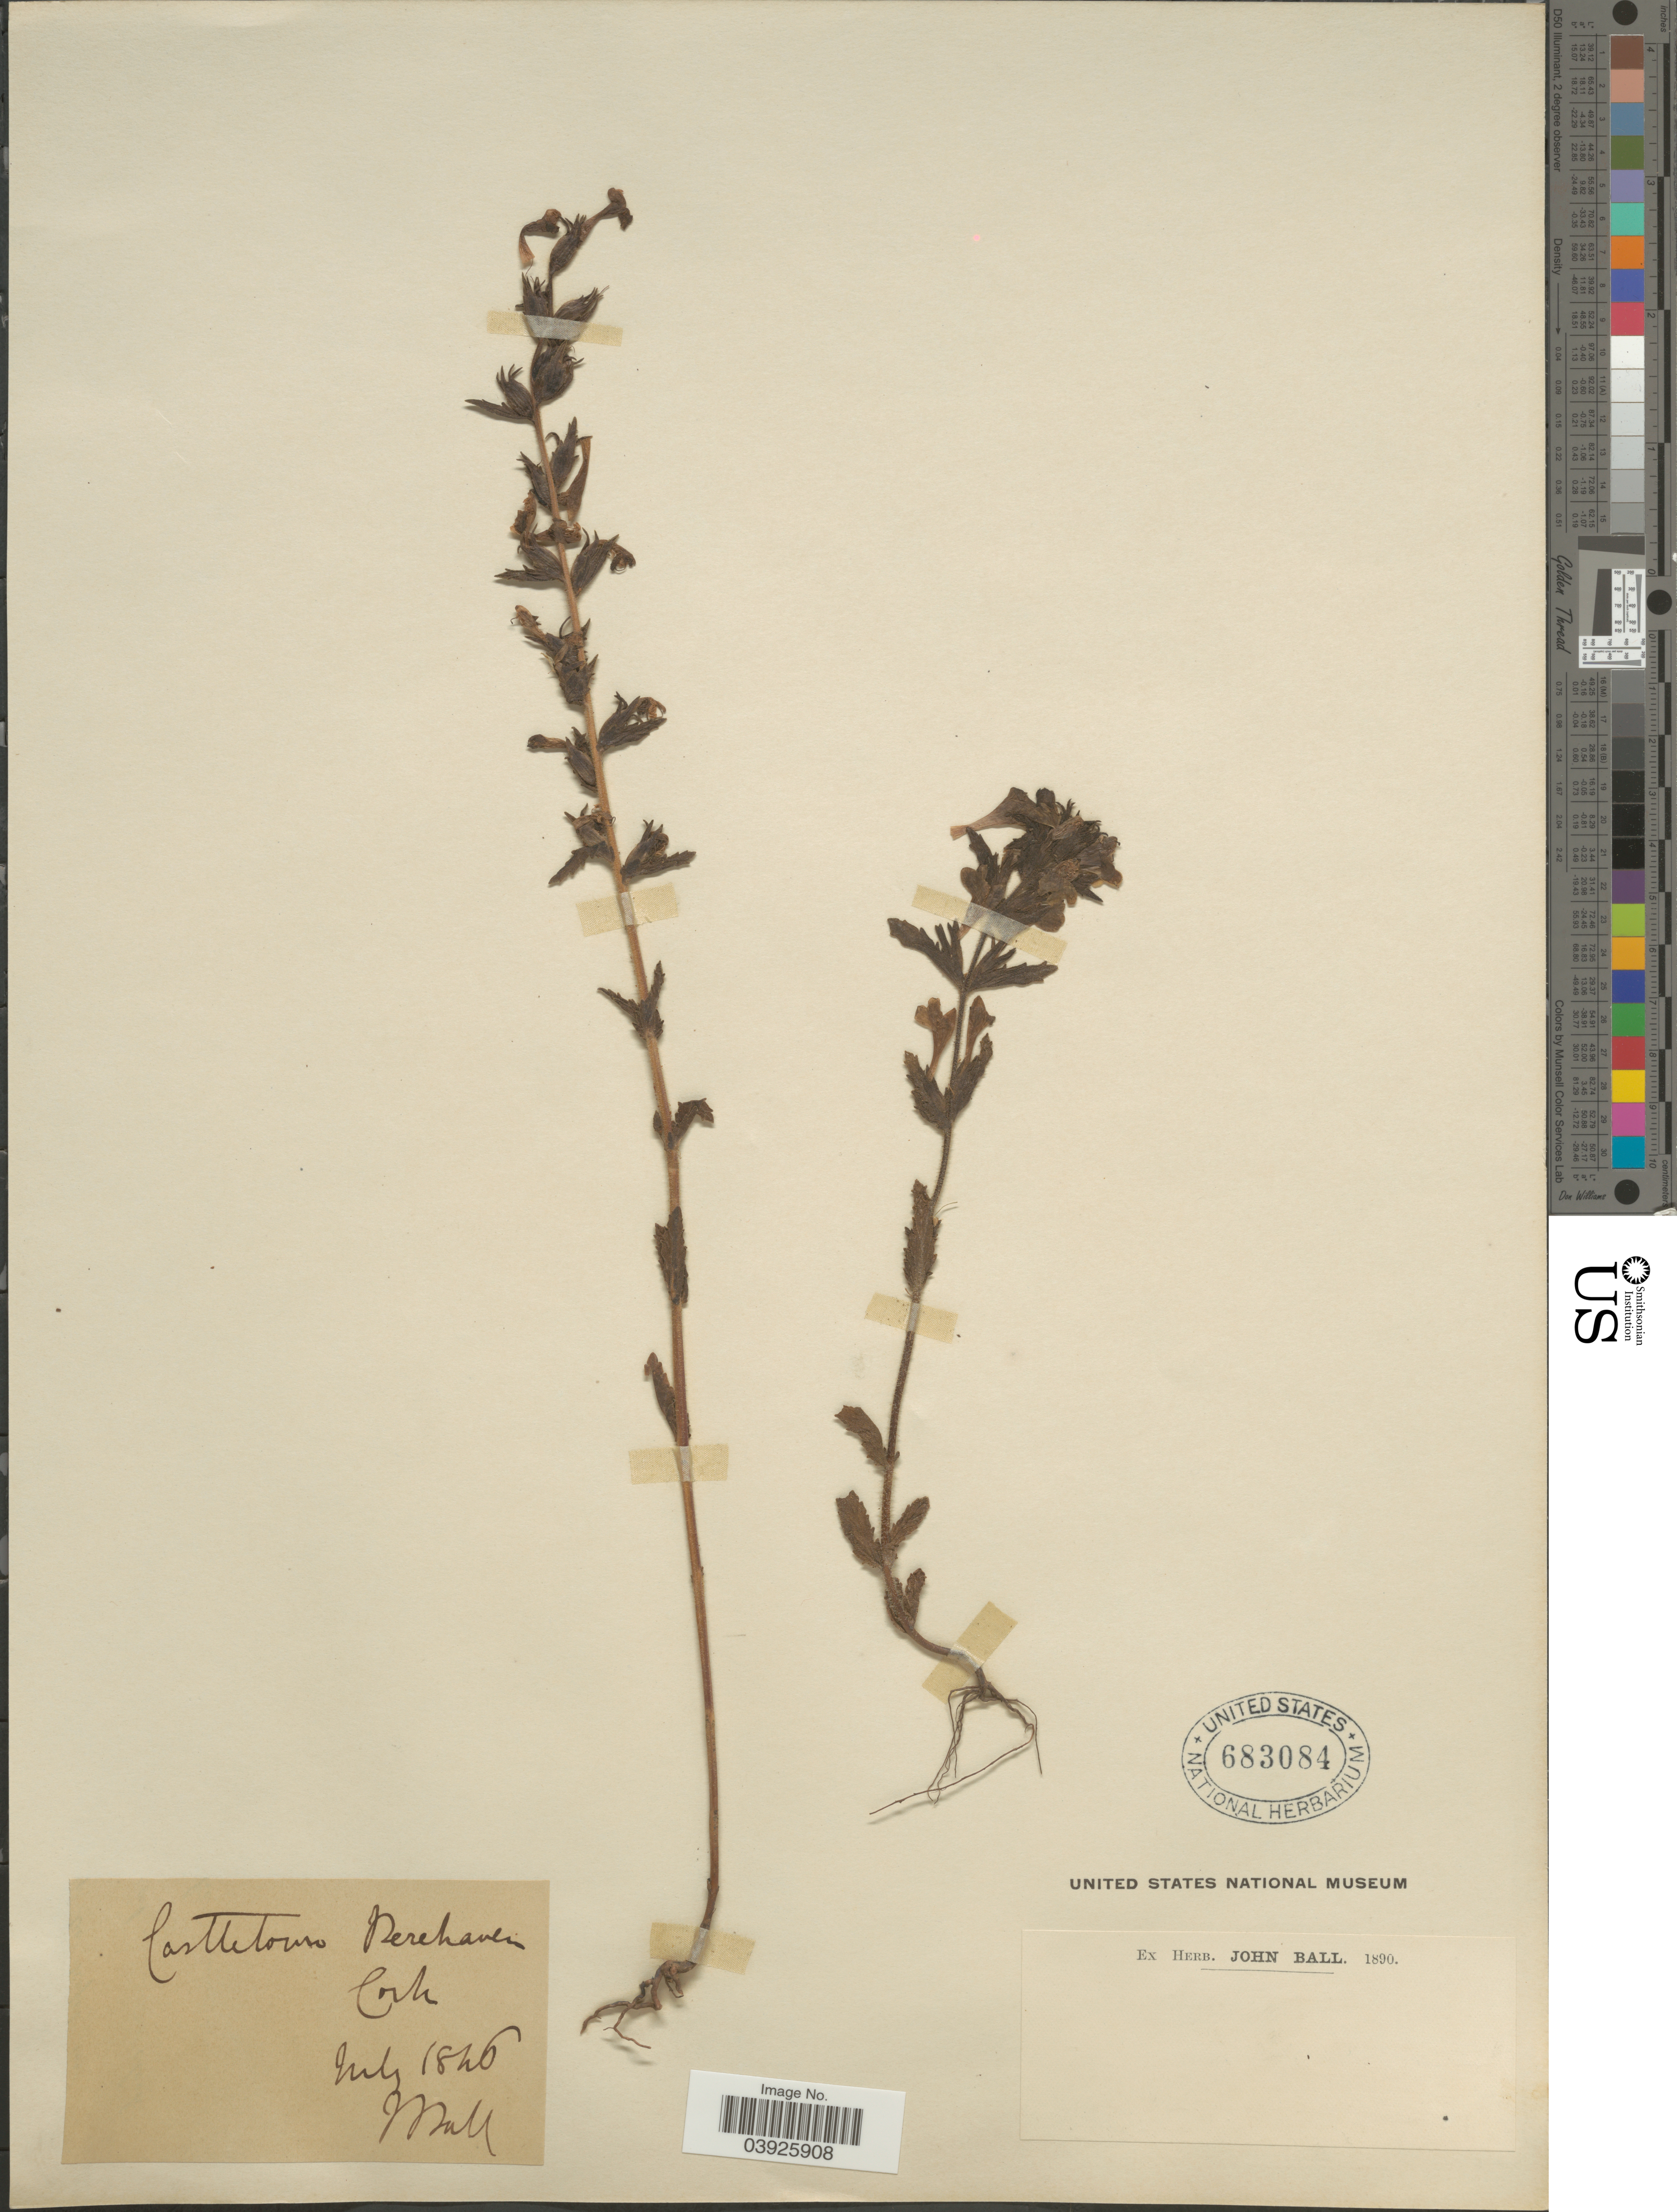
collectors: J. Ball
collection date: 1846-07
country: Ireland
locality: Castletown-Bearhaven. Cork.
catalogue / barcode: US 683084